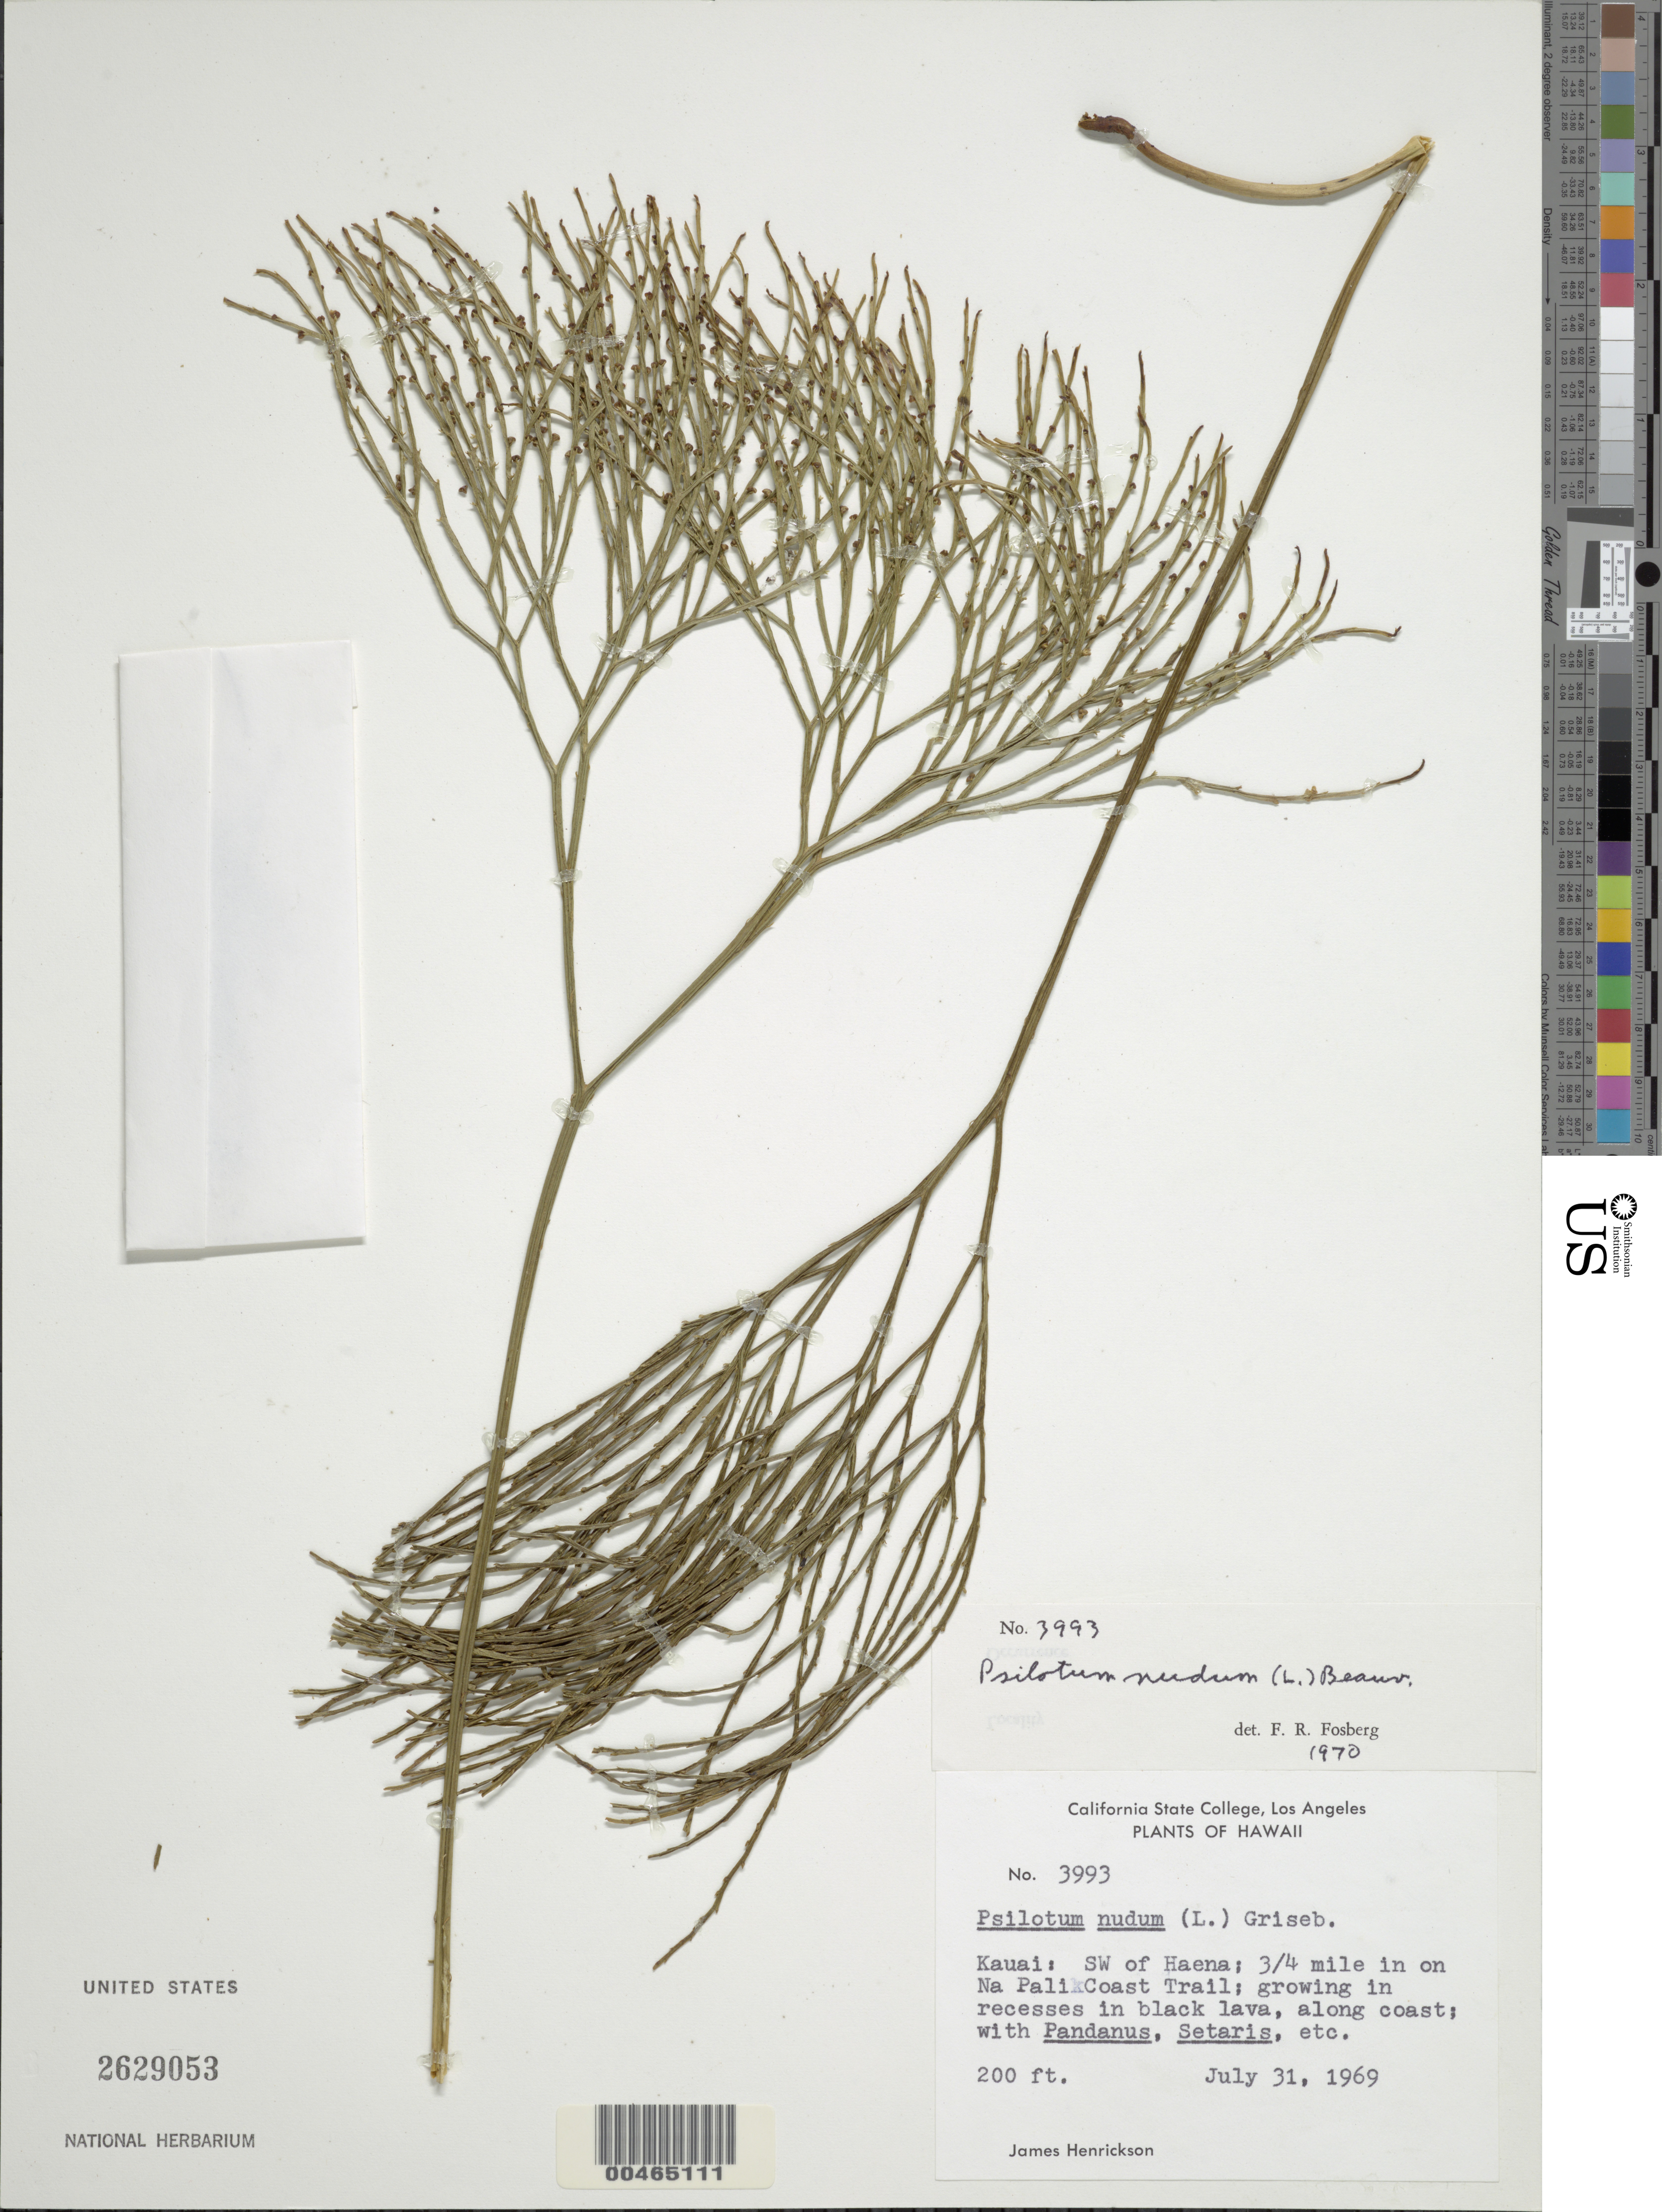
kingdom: Plantae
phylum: Tracheophyta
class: Polypodiopsida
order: Psilotales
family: Psilotaceae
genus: Psilotum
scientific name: Psilotum nudum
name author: (L.) P. Beauv.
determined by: Fosberg, F. R.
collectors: J. S. Henrickson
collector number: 3993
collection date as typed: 31 Jul 1969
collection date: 1969-07-31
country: United States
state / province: Hawaii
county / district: Kauai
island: Kaua'i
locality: Sw of Haena, 0.75 mi in on Na Pali coast Trail, Kauai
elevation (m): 61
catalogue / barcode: US 2629053